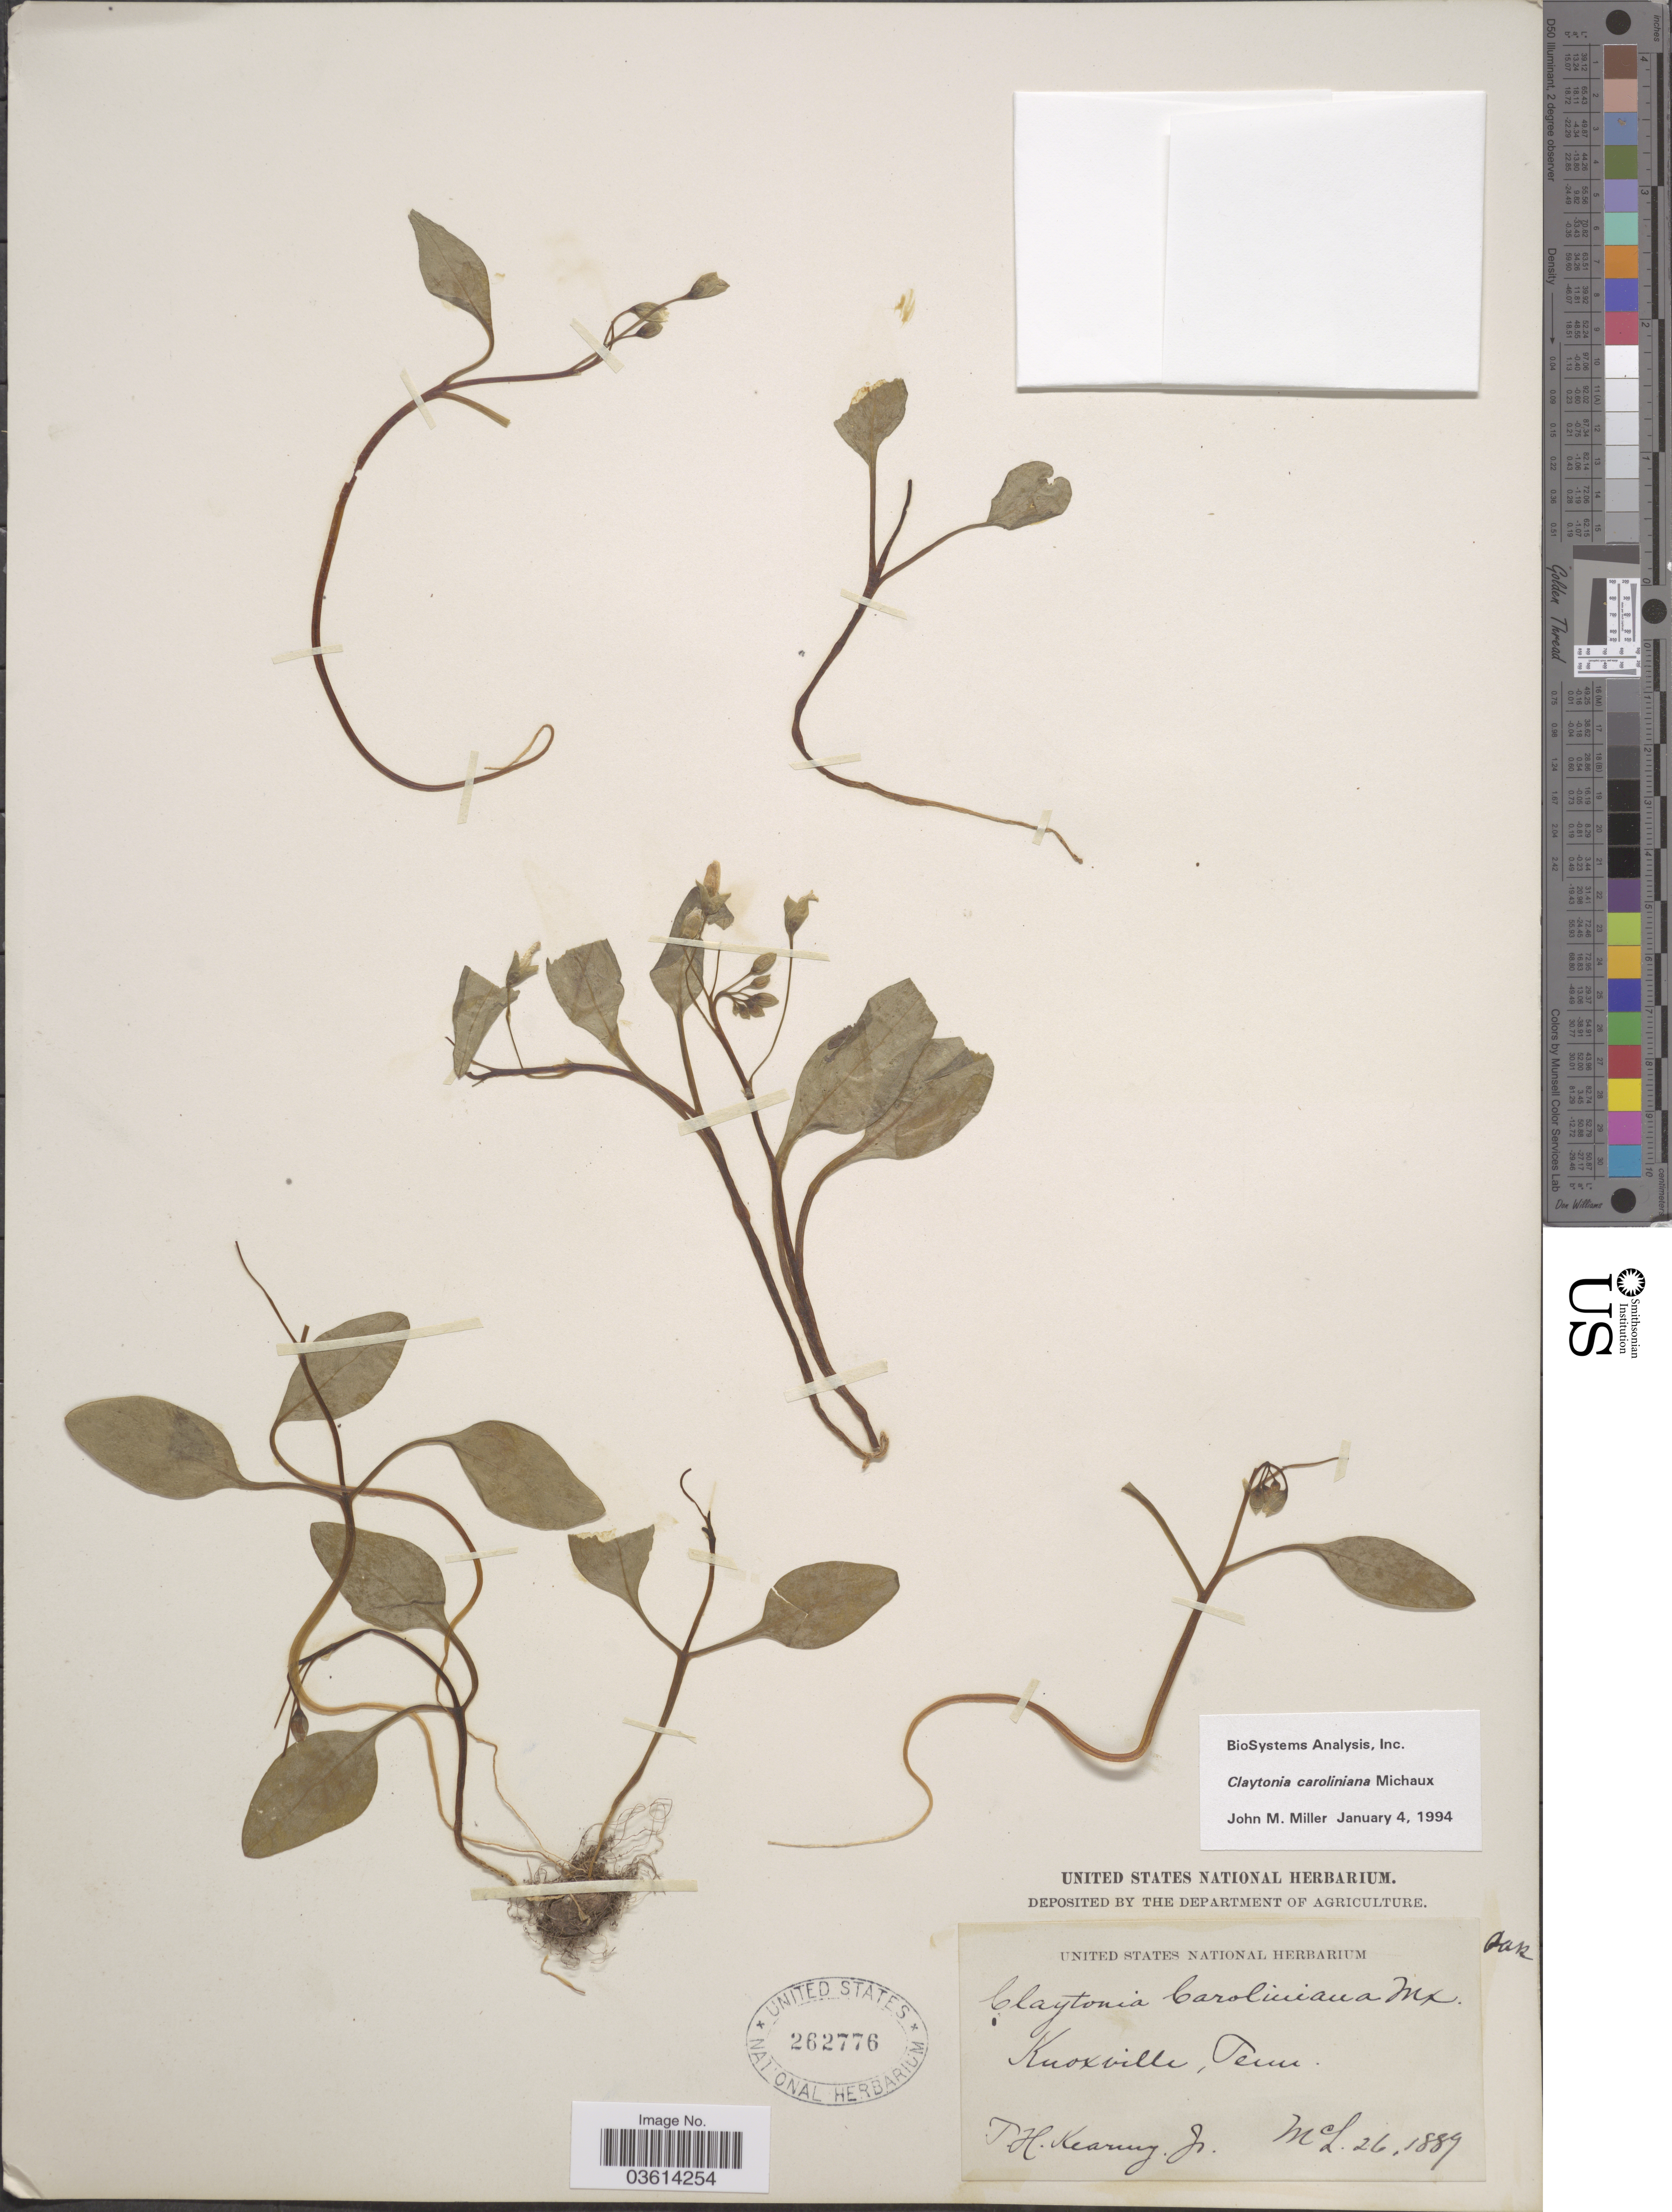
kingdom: Plantae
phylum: Tracheophyta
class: Magnoliopsida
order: Caryophyllales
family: Montiaceae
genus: Claytonia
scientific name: Claytonia caroliniana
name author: Michx.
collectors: T. H. Kearney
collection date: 1889-09-26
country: United States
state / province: Tennessee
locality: Knoxville.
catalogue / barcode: US 262776